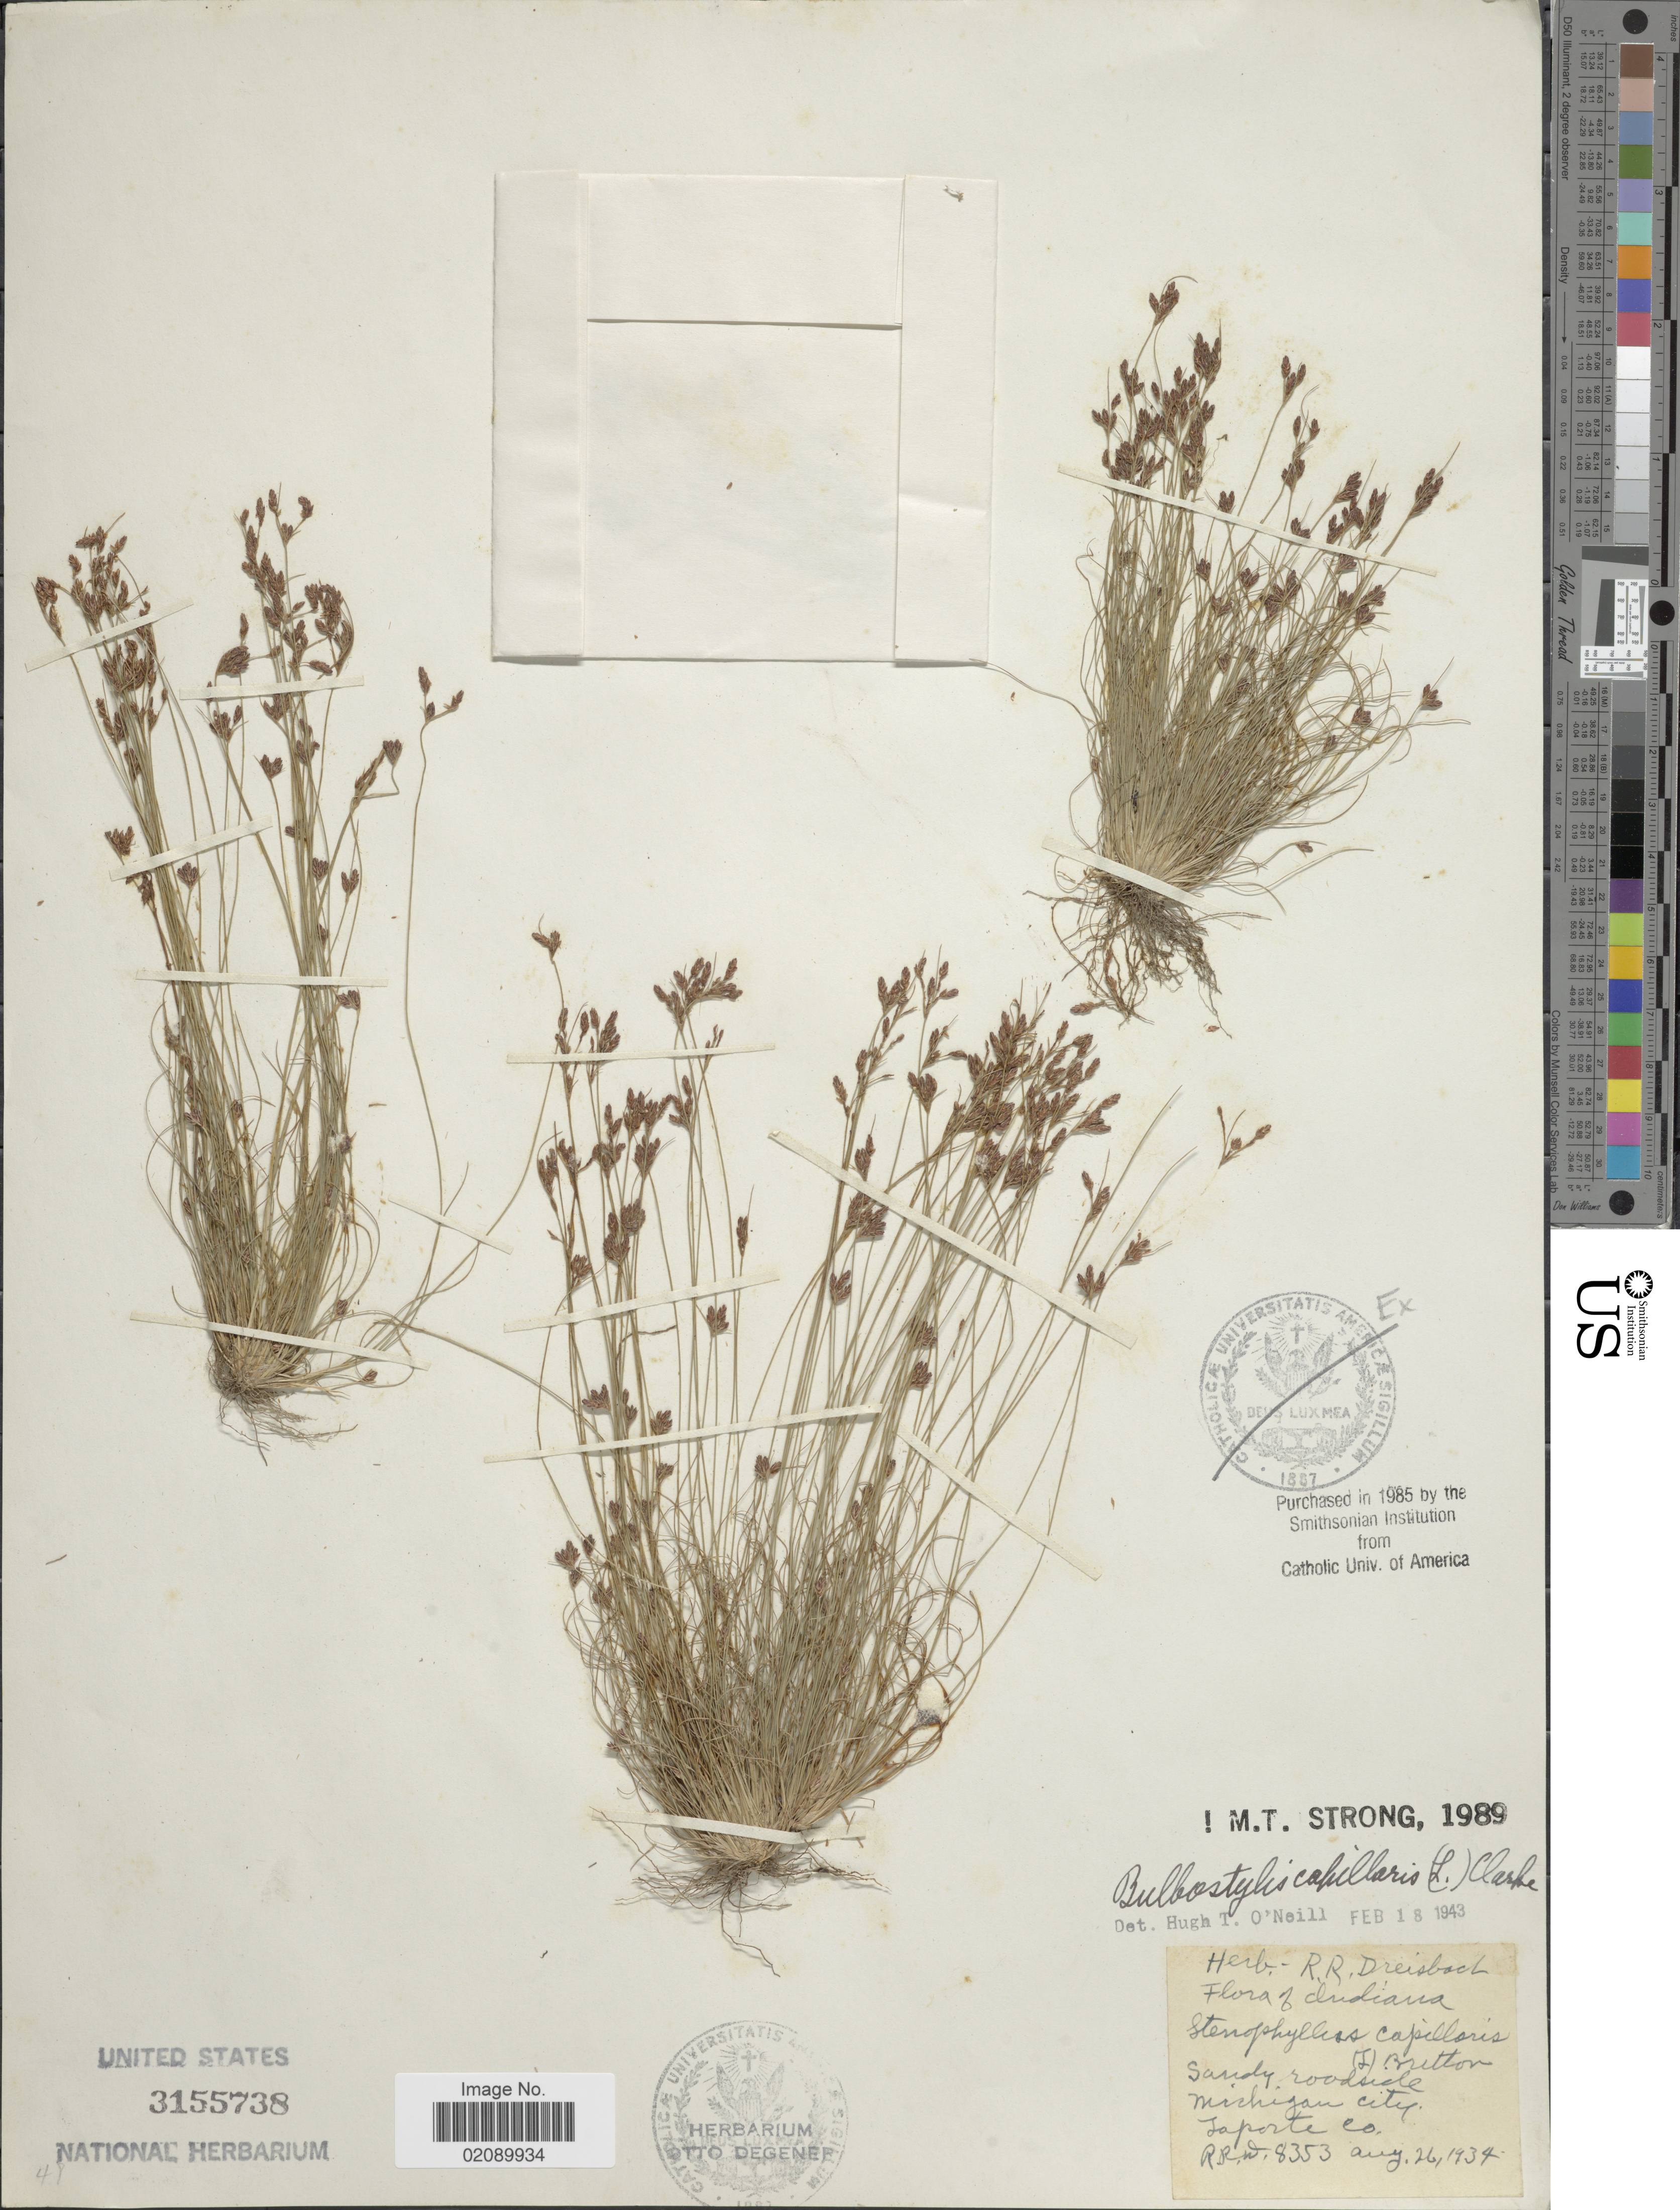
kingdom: Plantae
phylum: Tracheophyta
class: Liliopsida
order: Poales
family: Cyperaceae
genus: Bulbostylis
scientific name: Bulbostylis capillaris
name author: (L.) Kunth ex C.B. Clarke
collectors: R. Dreisbach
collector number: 8353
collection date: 1934-08-26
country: United States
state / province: Indiana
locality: Sandy roadside. Michigan City. Laporte Co.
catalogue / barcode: US 3155738